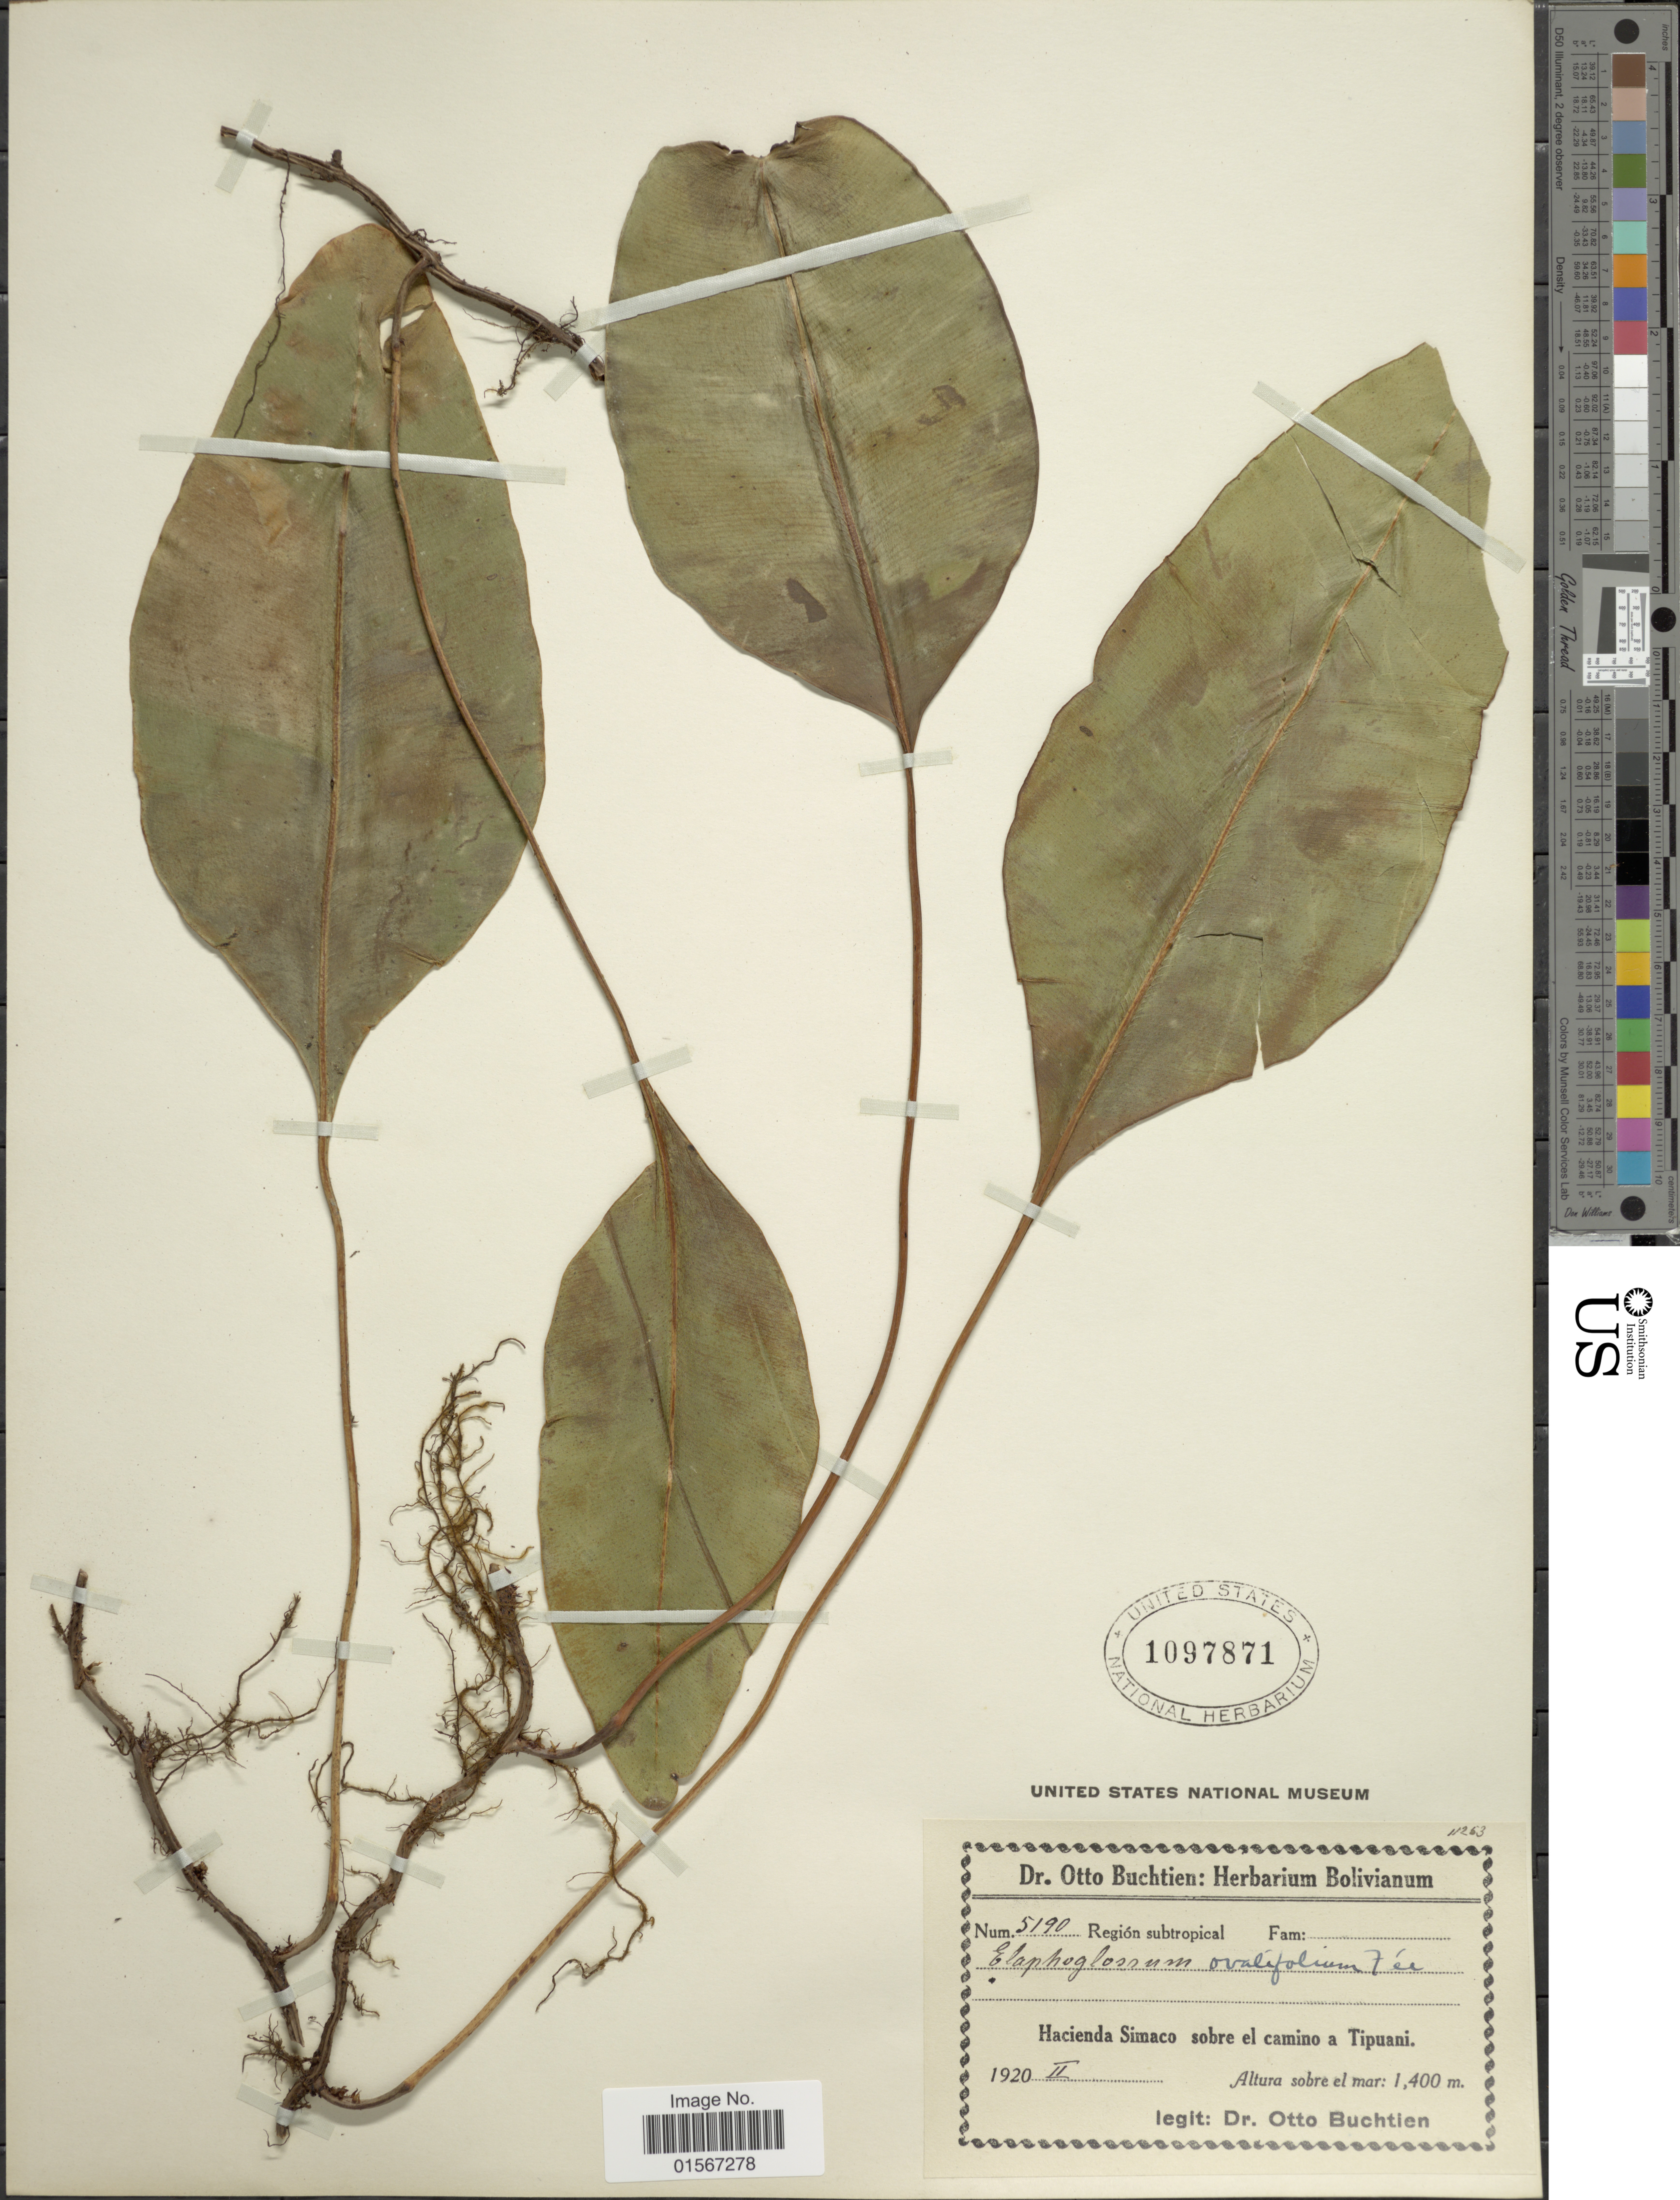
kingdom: Plantae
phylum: Tracheophyta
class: Polypodiopsida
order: Polypodiales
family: Dryopteridaceae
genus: Elaphoglossum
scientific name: Elaphoglossum ovalifolium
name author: (Fée) Christ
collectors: O. Buchtien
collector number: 5190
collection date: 1920-02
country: Bolivia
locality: Hacienda Simaco sobre el camino a Tipuani.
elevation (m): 1400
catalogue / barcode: US 1097871